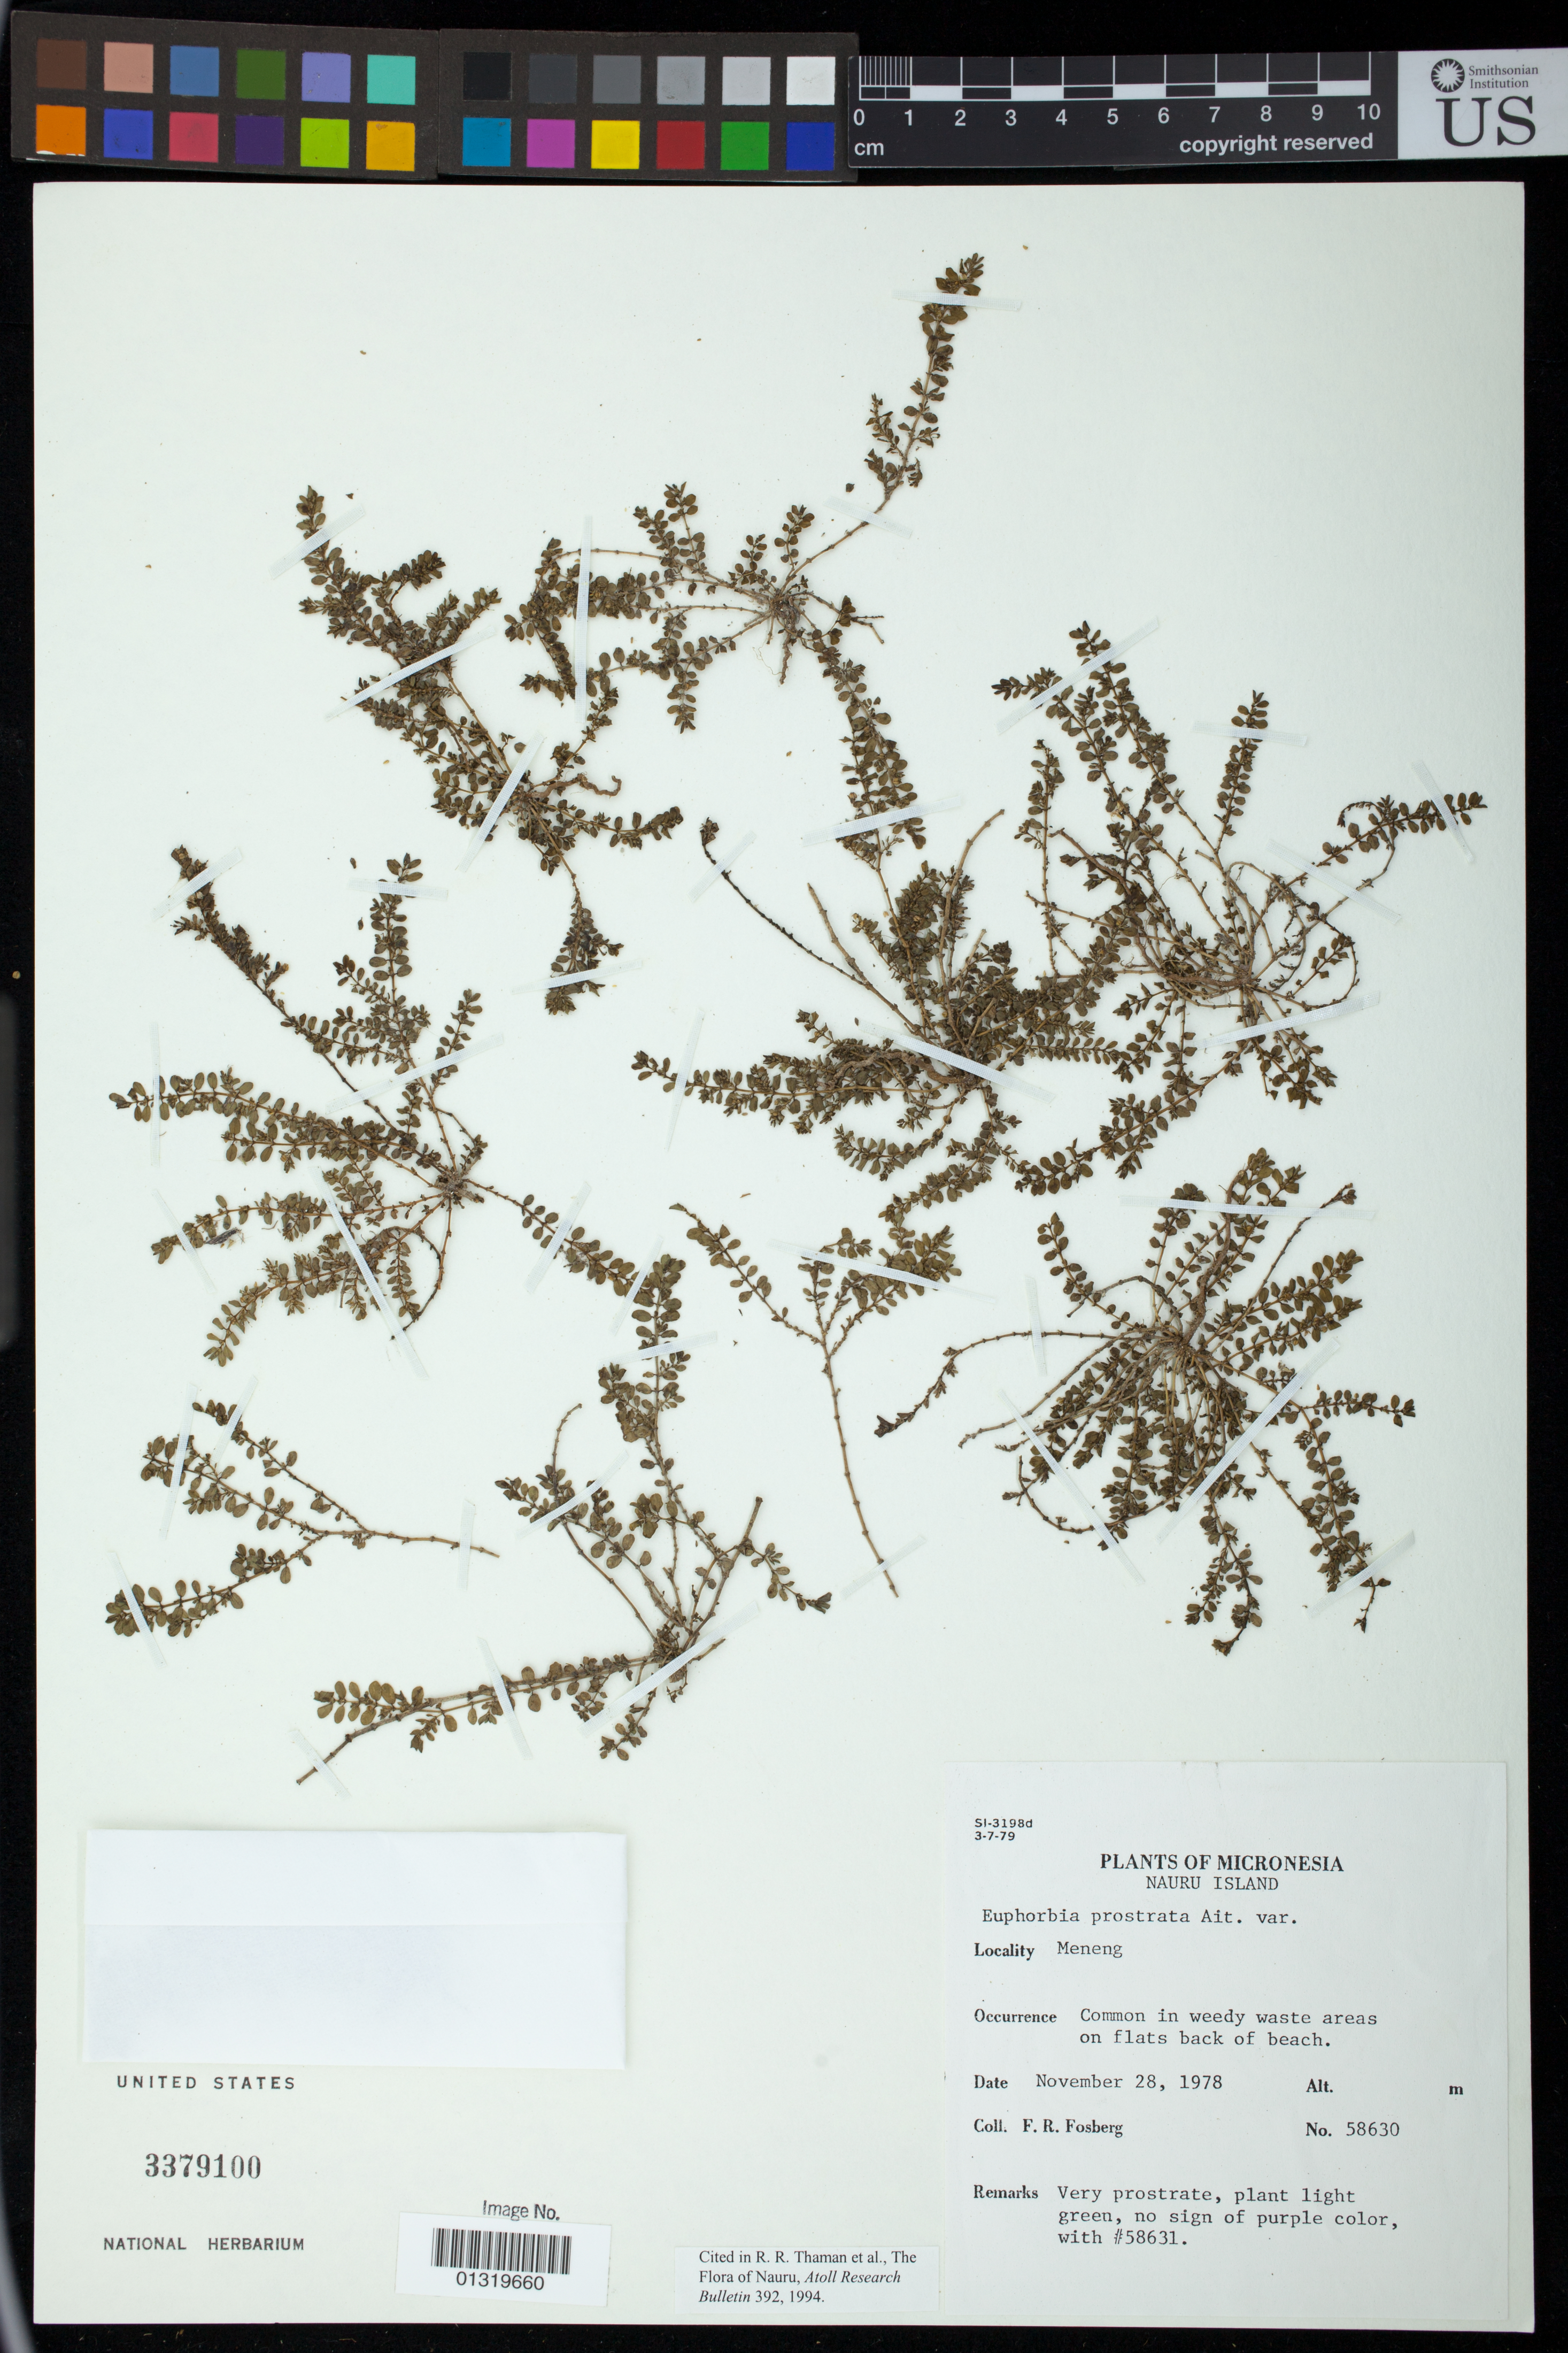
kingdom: Plantae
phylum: Tracheophyta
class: Magnoliopsida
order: Malpighiales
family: Euphorbiaceae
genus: Euphorbia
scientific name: Euphorbia prostrata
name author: Aiton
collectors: F. R. Fosberg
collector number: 58630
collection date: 1978-11-28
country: Nauru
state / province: Meneng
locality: back of beach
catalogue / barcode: US 3379100